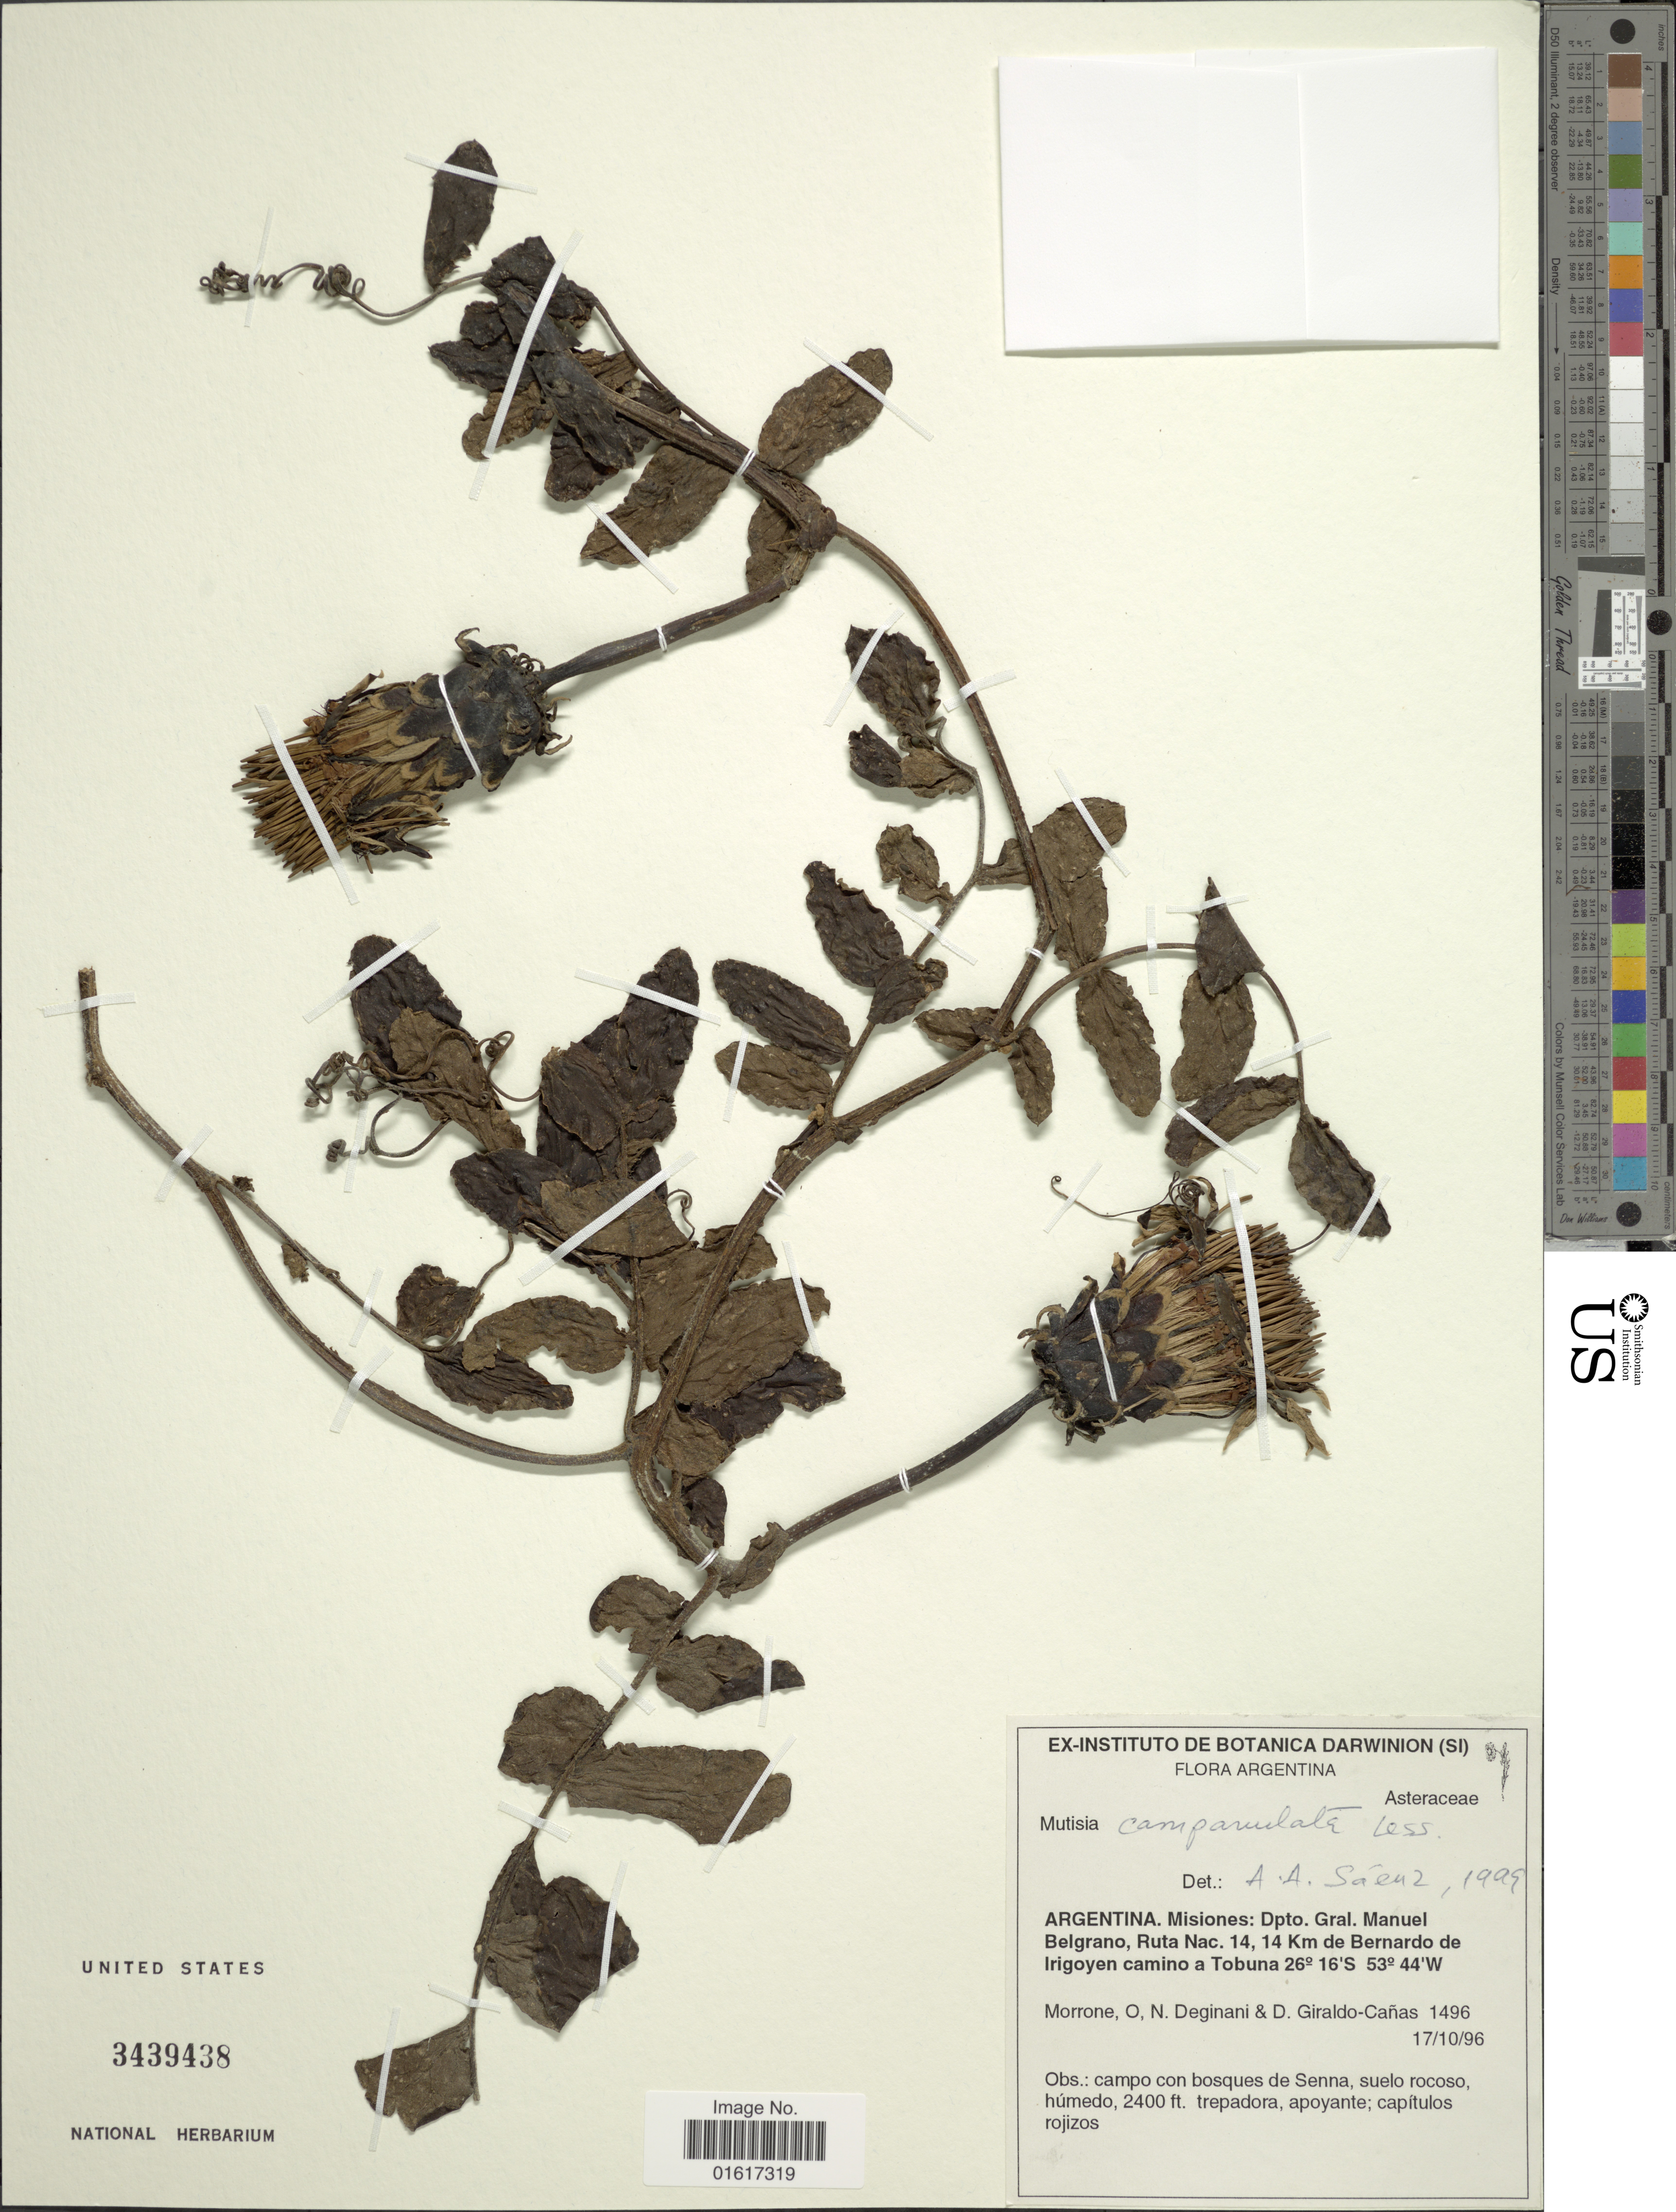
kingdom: Plantae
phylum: Tracheophyta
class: Magnoliopsida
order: Asterales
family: Asteraceae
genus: Mutisia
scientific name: Mutisia campanulata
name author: Less.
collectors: O. N. Morrone, N. Deginani & D. A. Giraldo-Cañas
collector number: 1496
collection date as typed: Transcribed d/m/y: 17/10/96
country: Argentina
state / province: Misiones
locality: Dpto. Gral. Manuel Belgrano, Ruta Nac. 14, 14 Km de Bernardo de Irigoyen camino a Tobuna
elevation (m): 732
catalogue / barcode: US 3439438